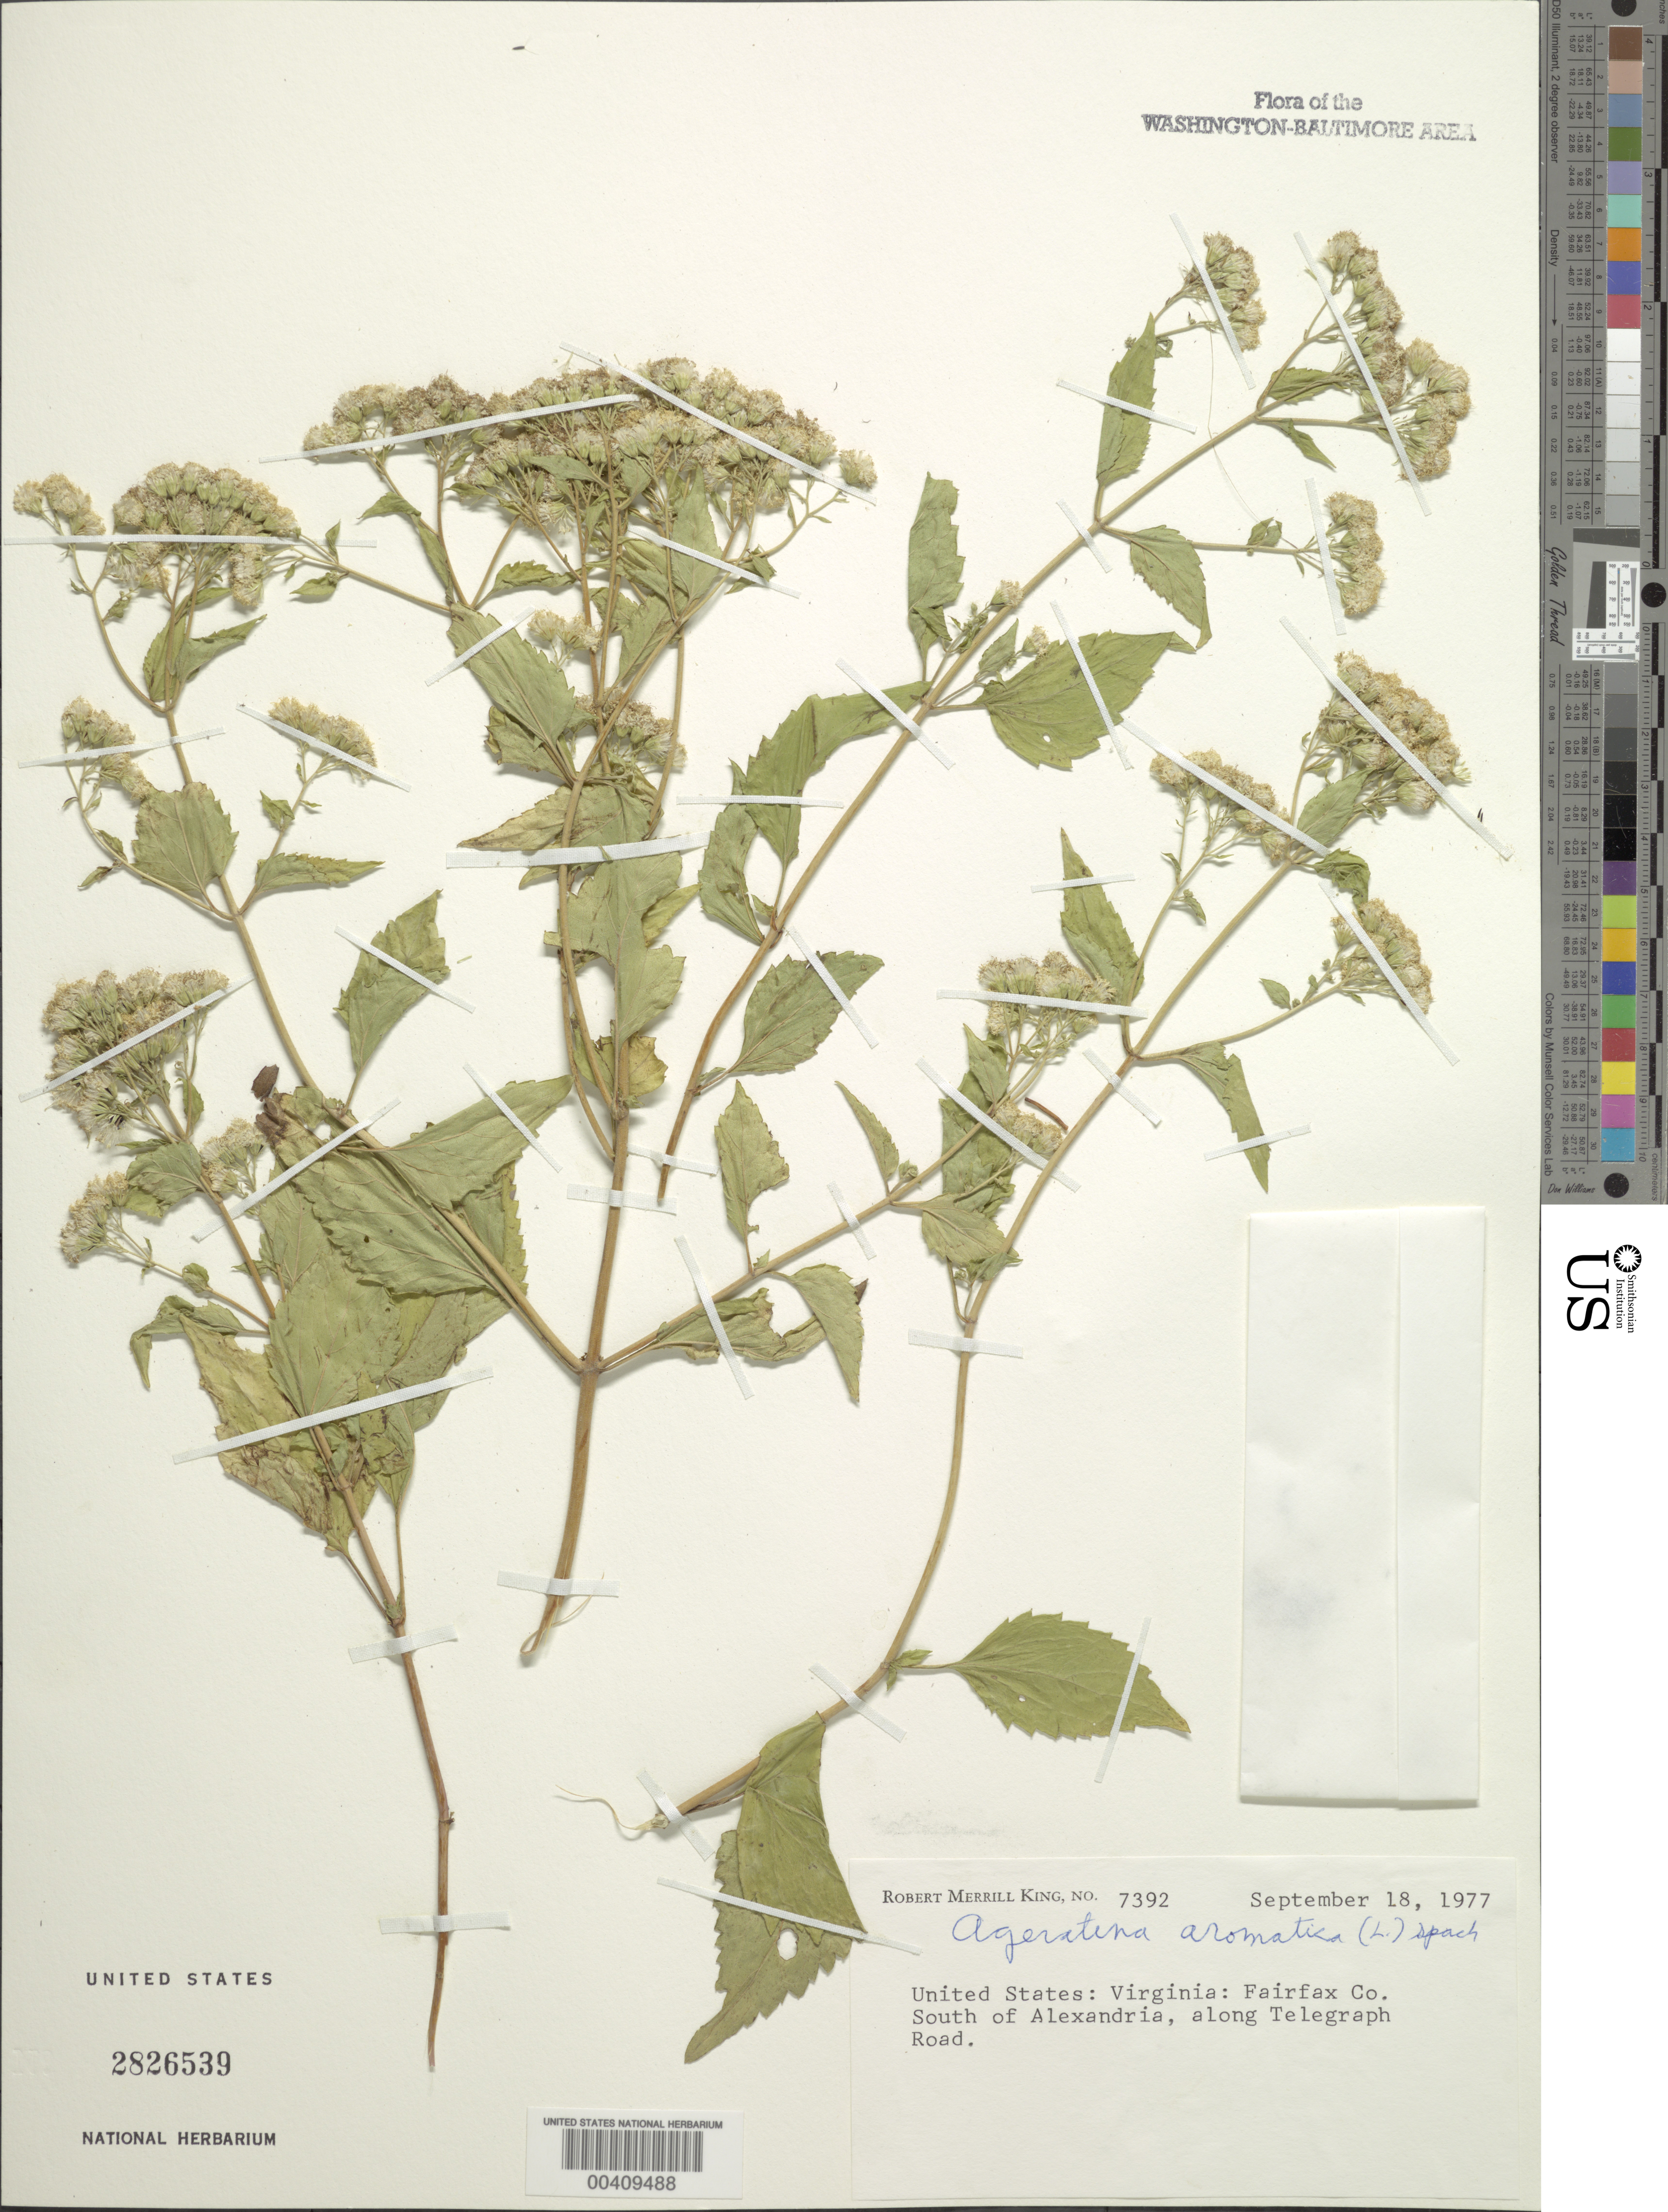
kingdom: Plantae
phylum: Tracheophyta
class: Magnoliopsida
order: Asterales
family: Asteraceae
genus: Ageratina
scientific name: Ageratina aromatica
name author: (L.) Spach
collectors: R. M. King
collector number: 7392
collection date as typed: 18 Sep 1977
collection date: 1977-09-18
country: United States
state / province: Virginia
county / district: Fairfax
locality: S of Alexandria along Telegraph Road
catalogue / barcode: US 2826539